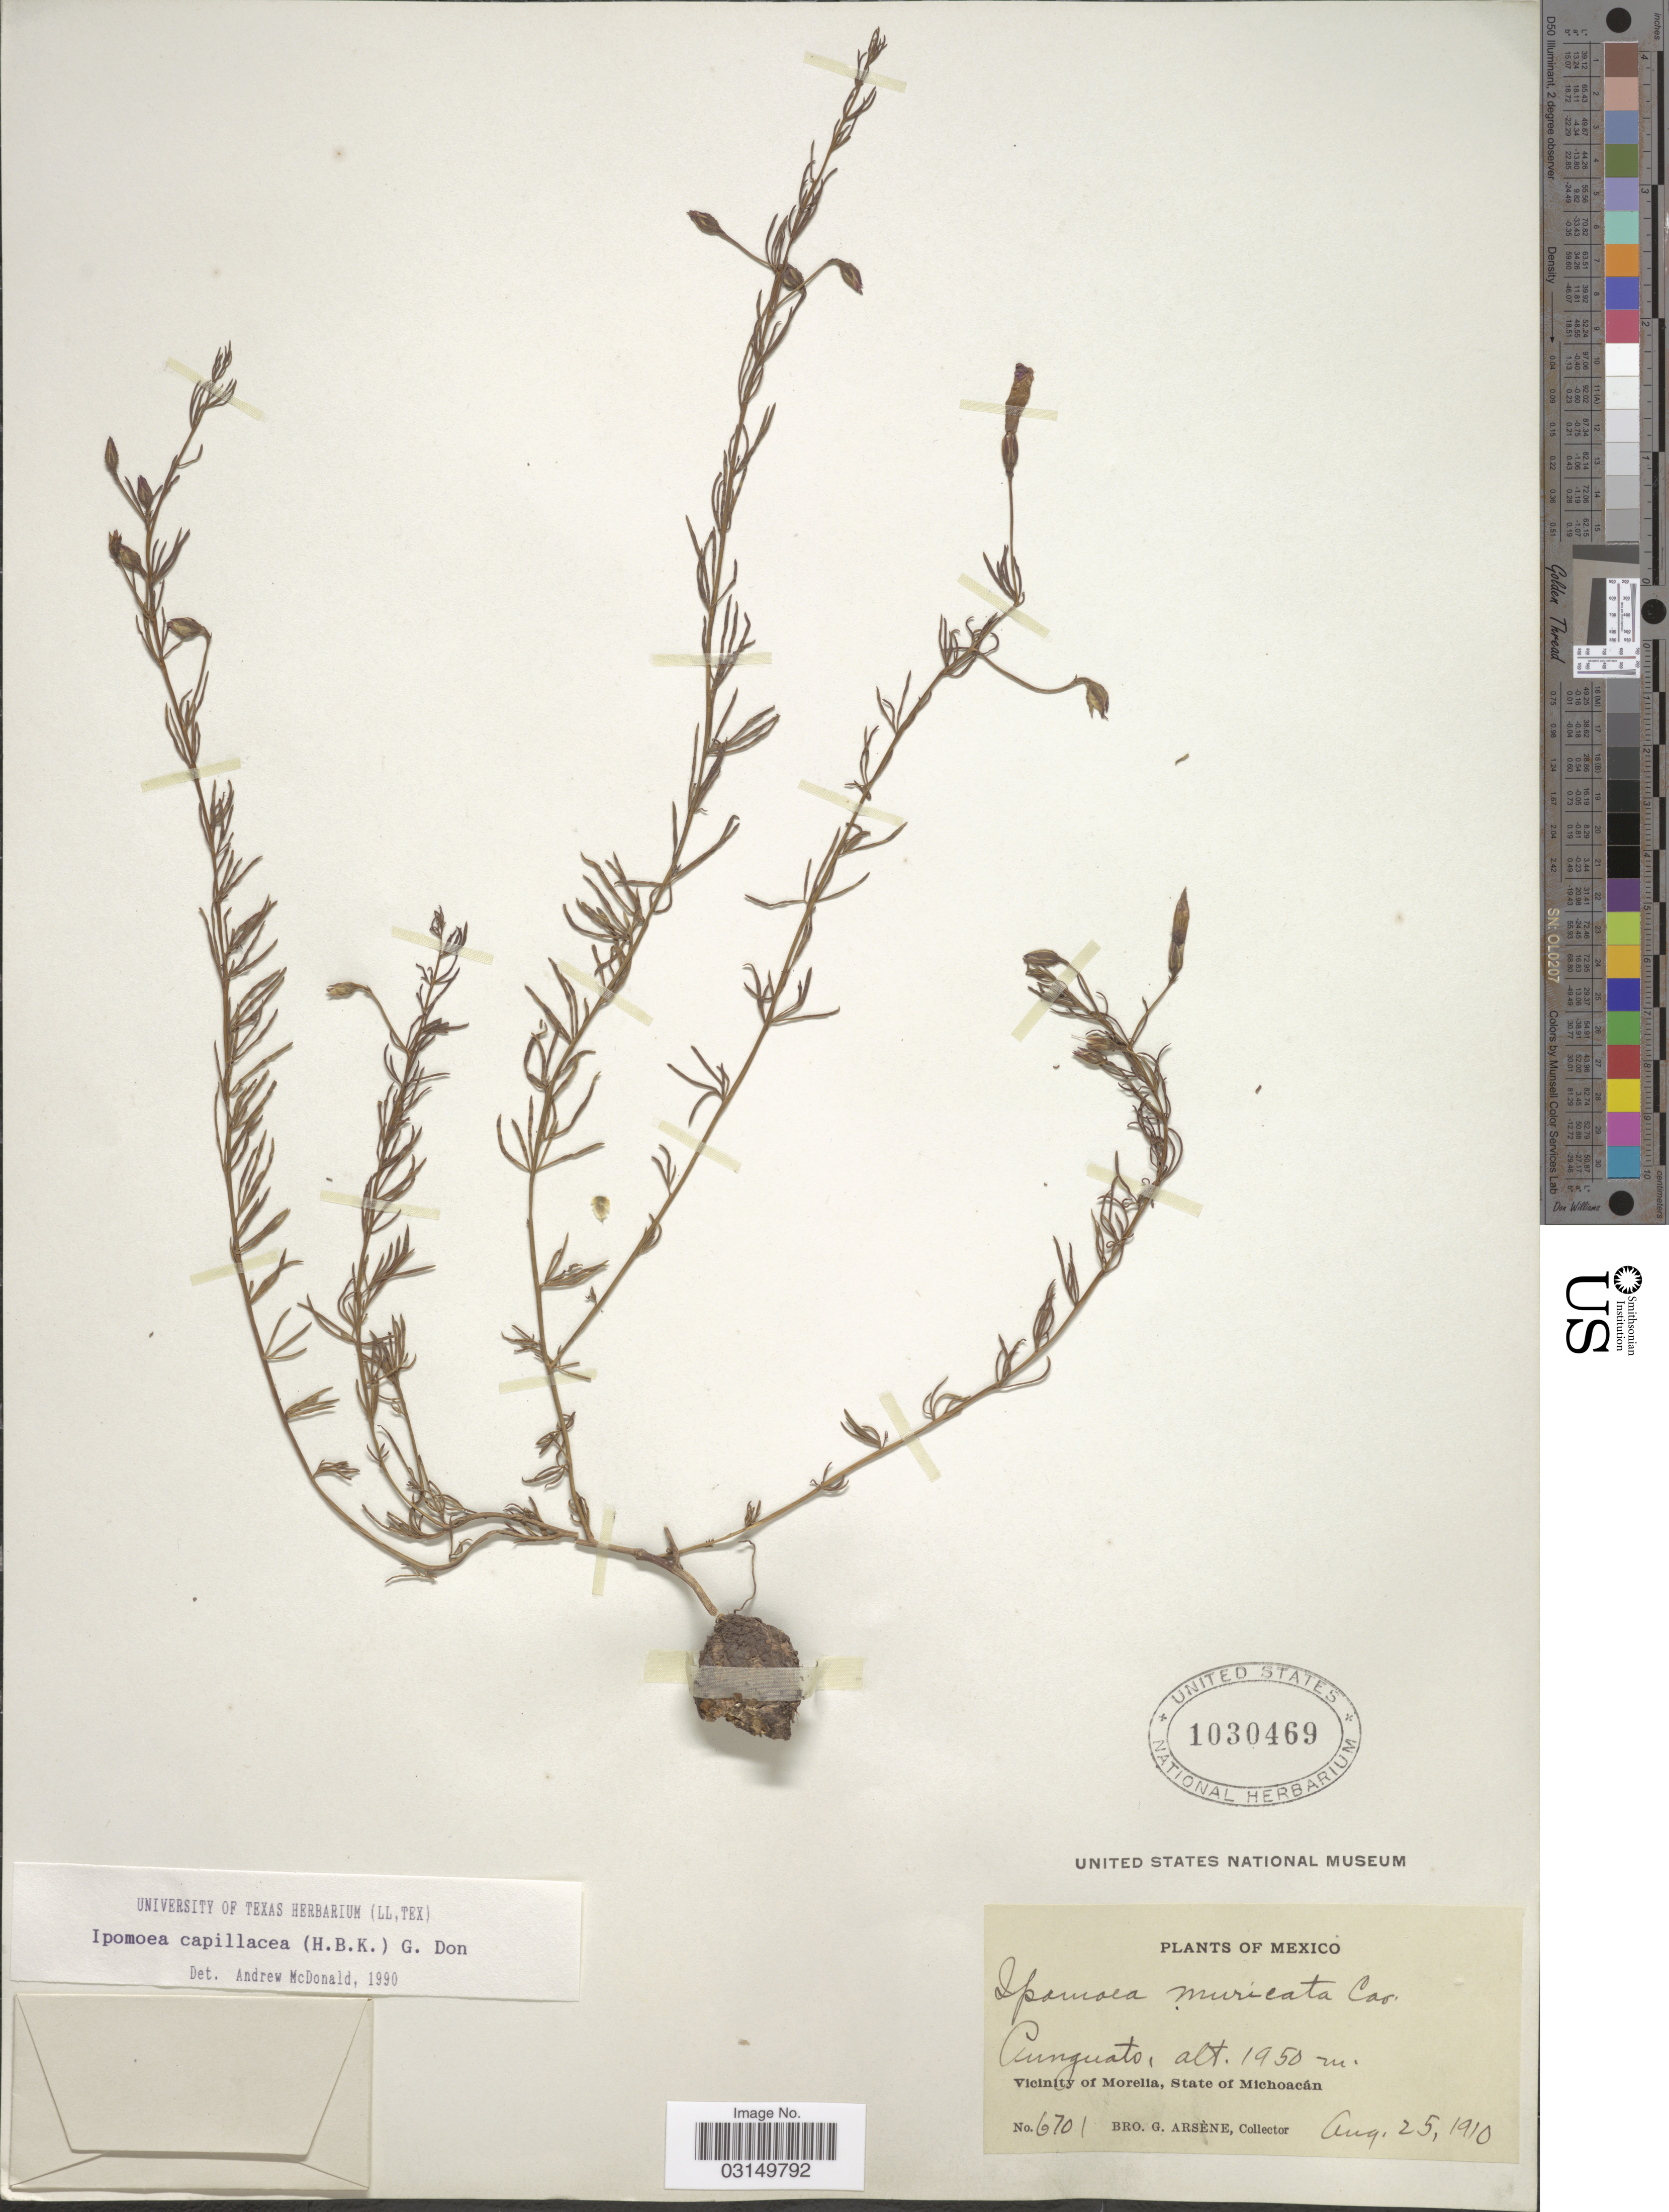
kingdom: Plantae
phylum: Tracheophyta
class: Magnoliopsida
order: Solanales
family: Convolvulaceae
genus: Ipomoea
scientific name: Ipomoea capillacea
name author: (Kunth) G. Don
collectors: Bro. G. Arsène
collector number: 6701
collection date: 1910-08-25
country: Mexico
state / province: Michoacán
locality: Vicinity of Morelia, State of Michoacán, Punguato.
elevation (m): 1950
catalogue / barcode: US 1030469